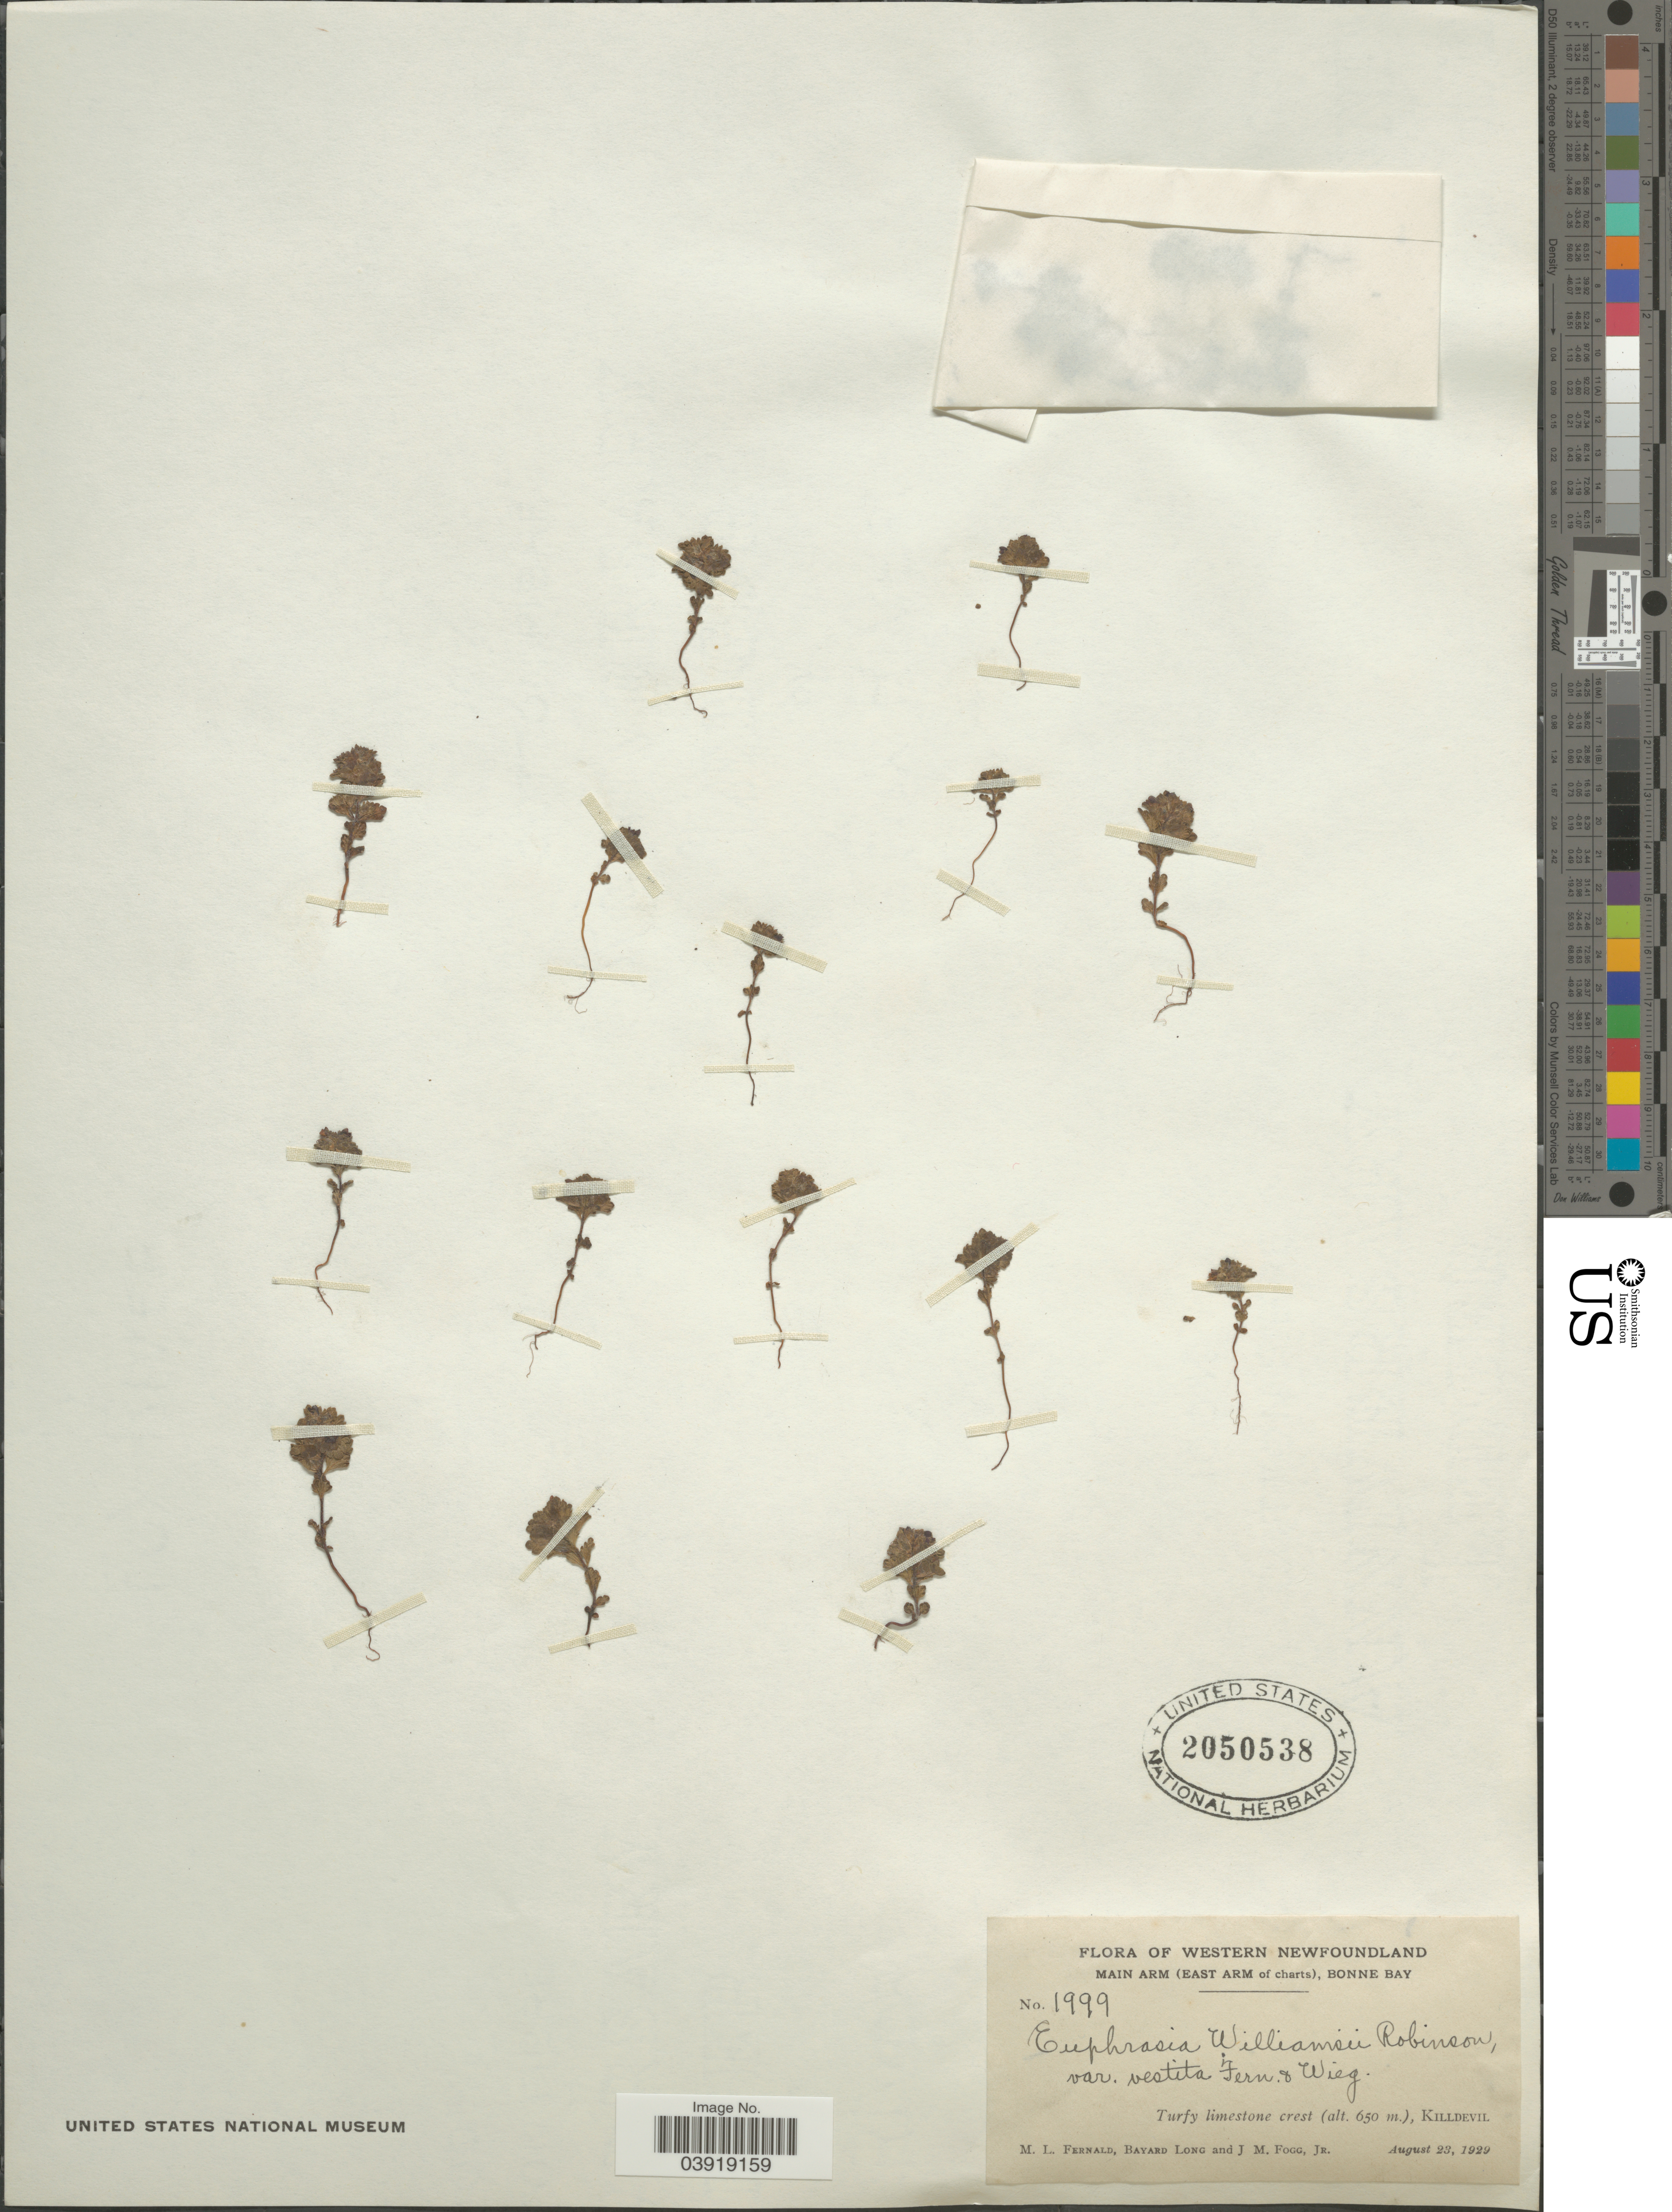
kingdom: Plantae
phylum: Tracheophyta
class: Magnoliopsida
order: Lamiales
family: Orobanchaceae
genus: Euphrasia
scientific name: Euphrasia williamsii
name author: B.L. Rob.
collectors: M. L. Fernald, B. Long & J. Fogg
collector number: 1999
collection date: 1929-08-23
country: Canada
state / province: Newfoundland and Labrador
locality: Western Newfoundland. Main Arm (East Arm of charts), Bonne Bay. Turfy limestone crest, Killdevil.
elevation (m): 650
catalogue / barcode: US 2050538